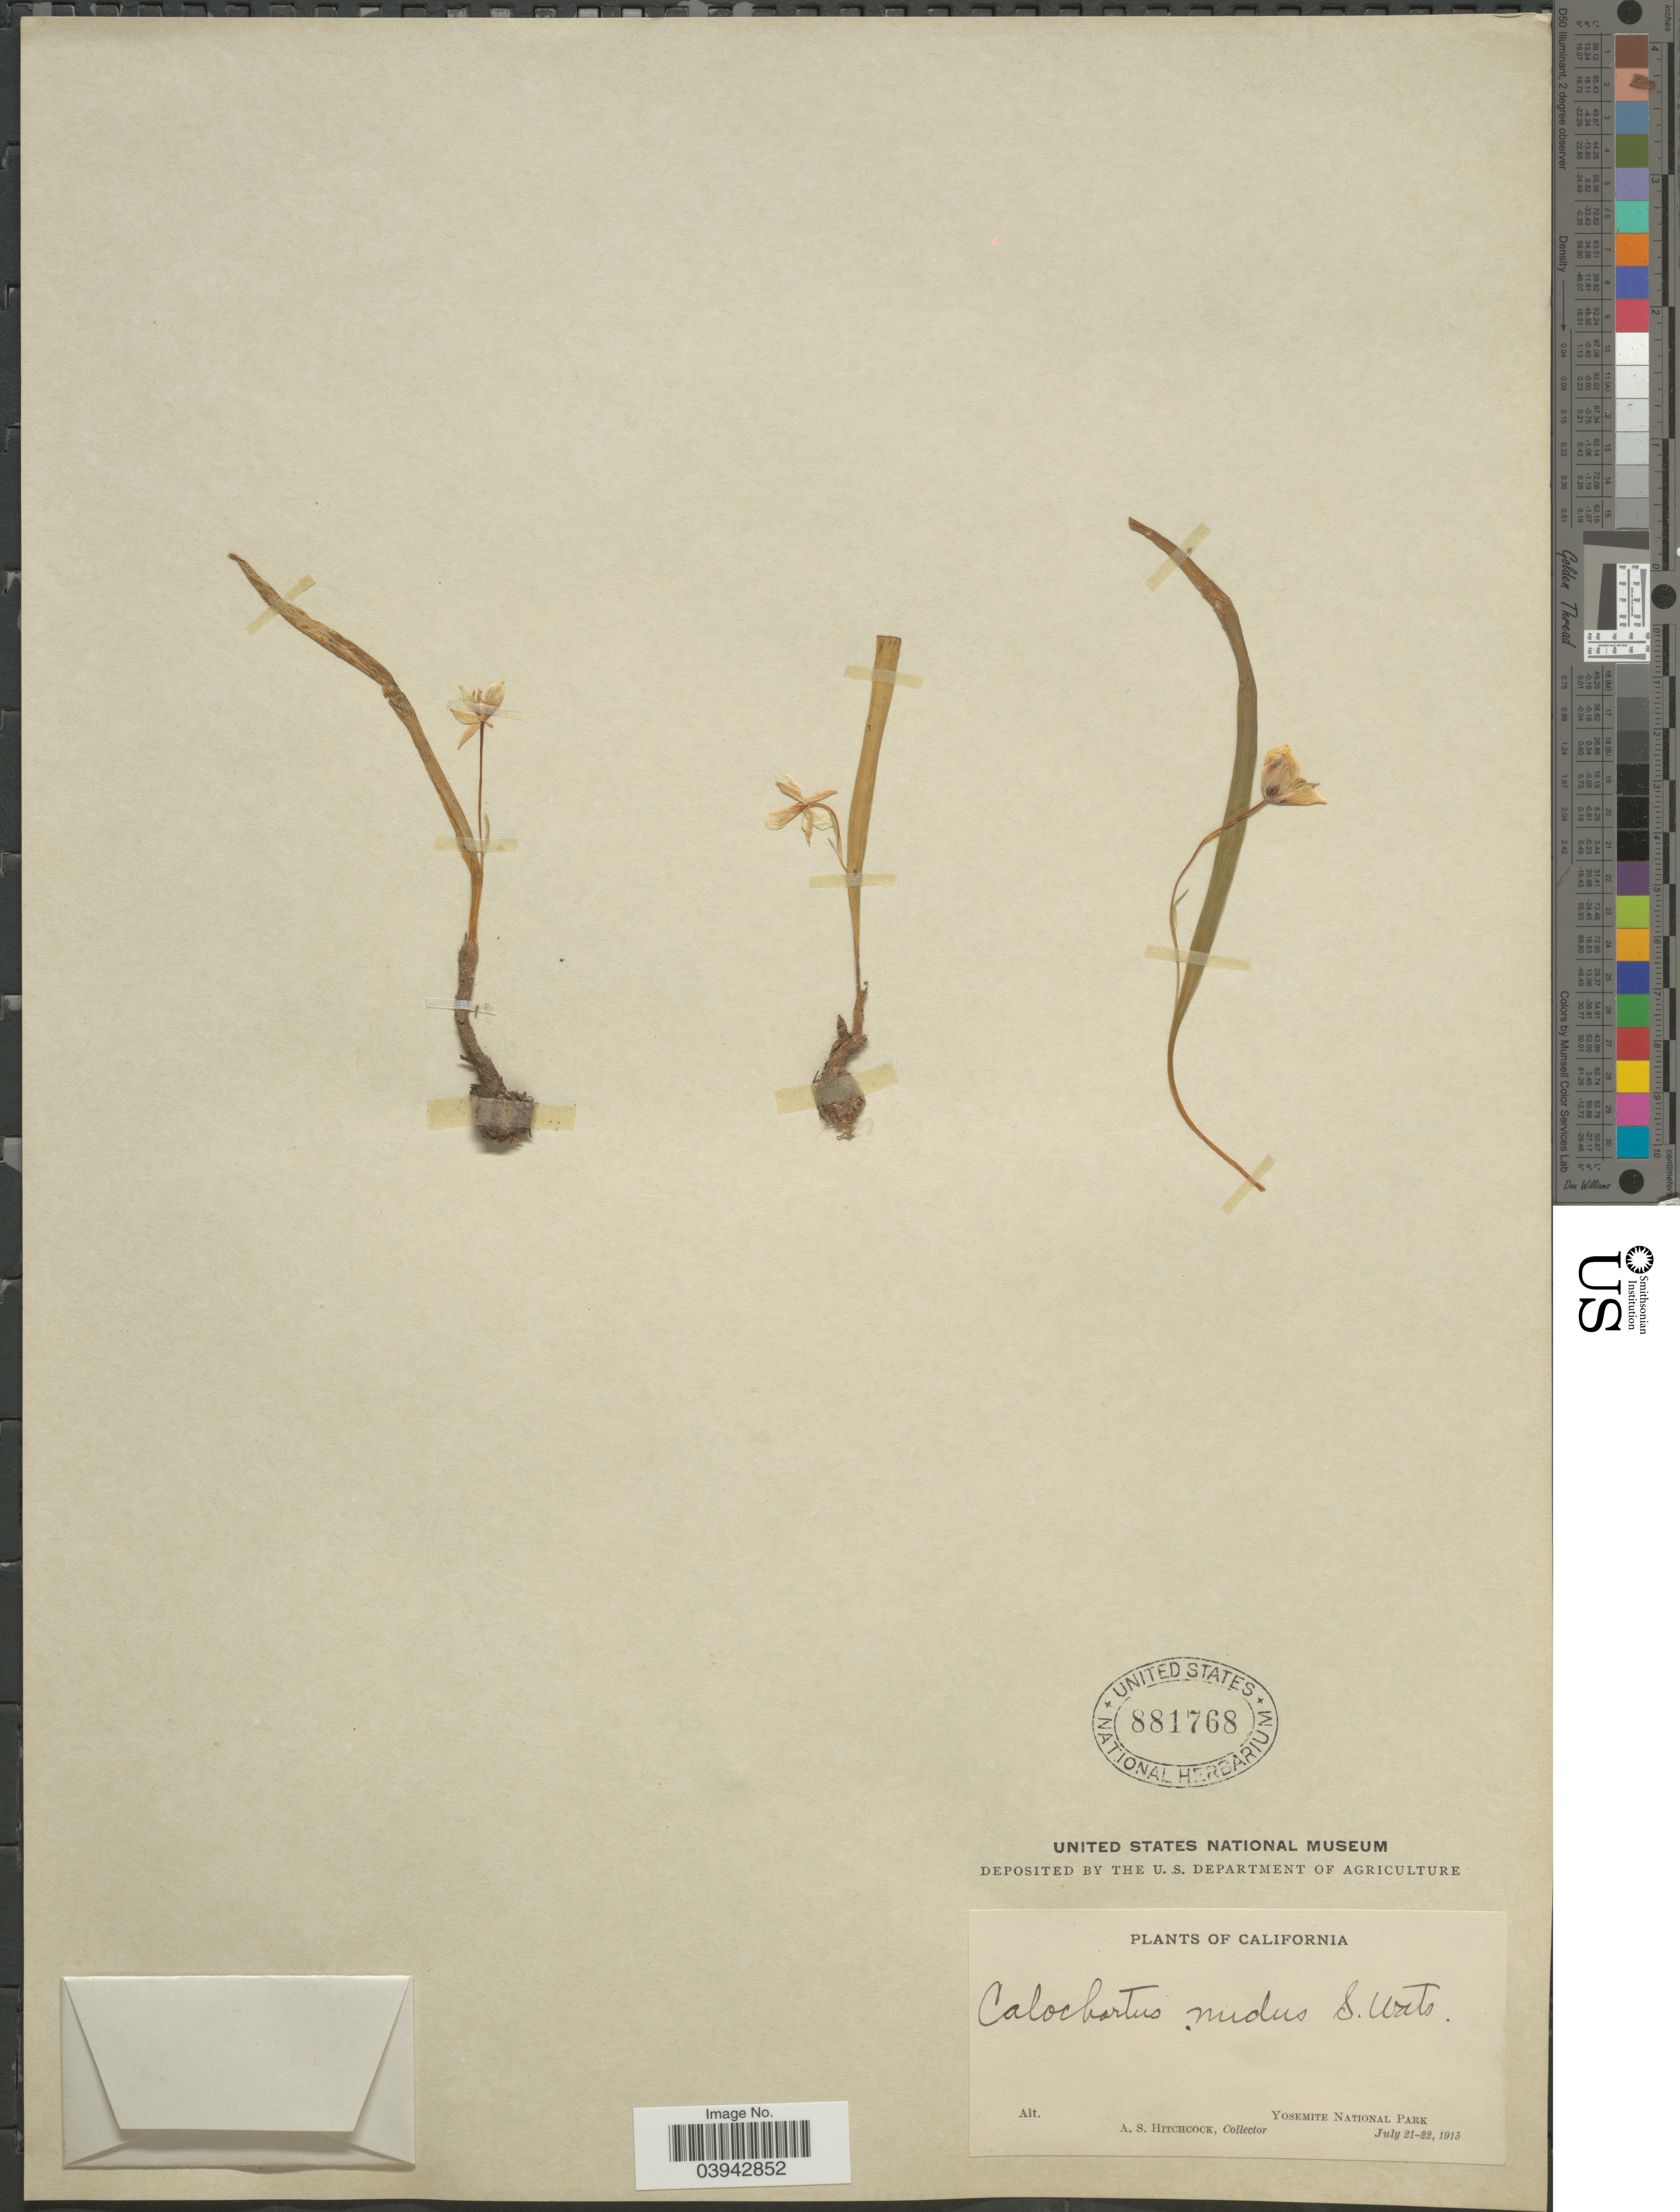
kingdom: Plantae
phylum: Tracheophyta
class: Liliopsida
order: Liliales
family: Liliaceae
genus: Calochortus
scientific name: Calochortus nudus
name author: S. Watson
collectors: A. S. Hitchcock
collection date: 1915-07-21/1915-07-22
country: United States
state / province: California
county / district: Mariposa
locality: Yosemite National Park.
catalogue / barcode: US 881768